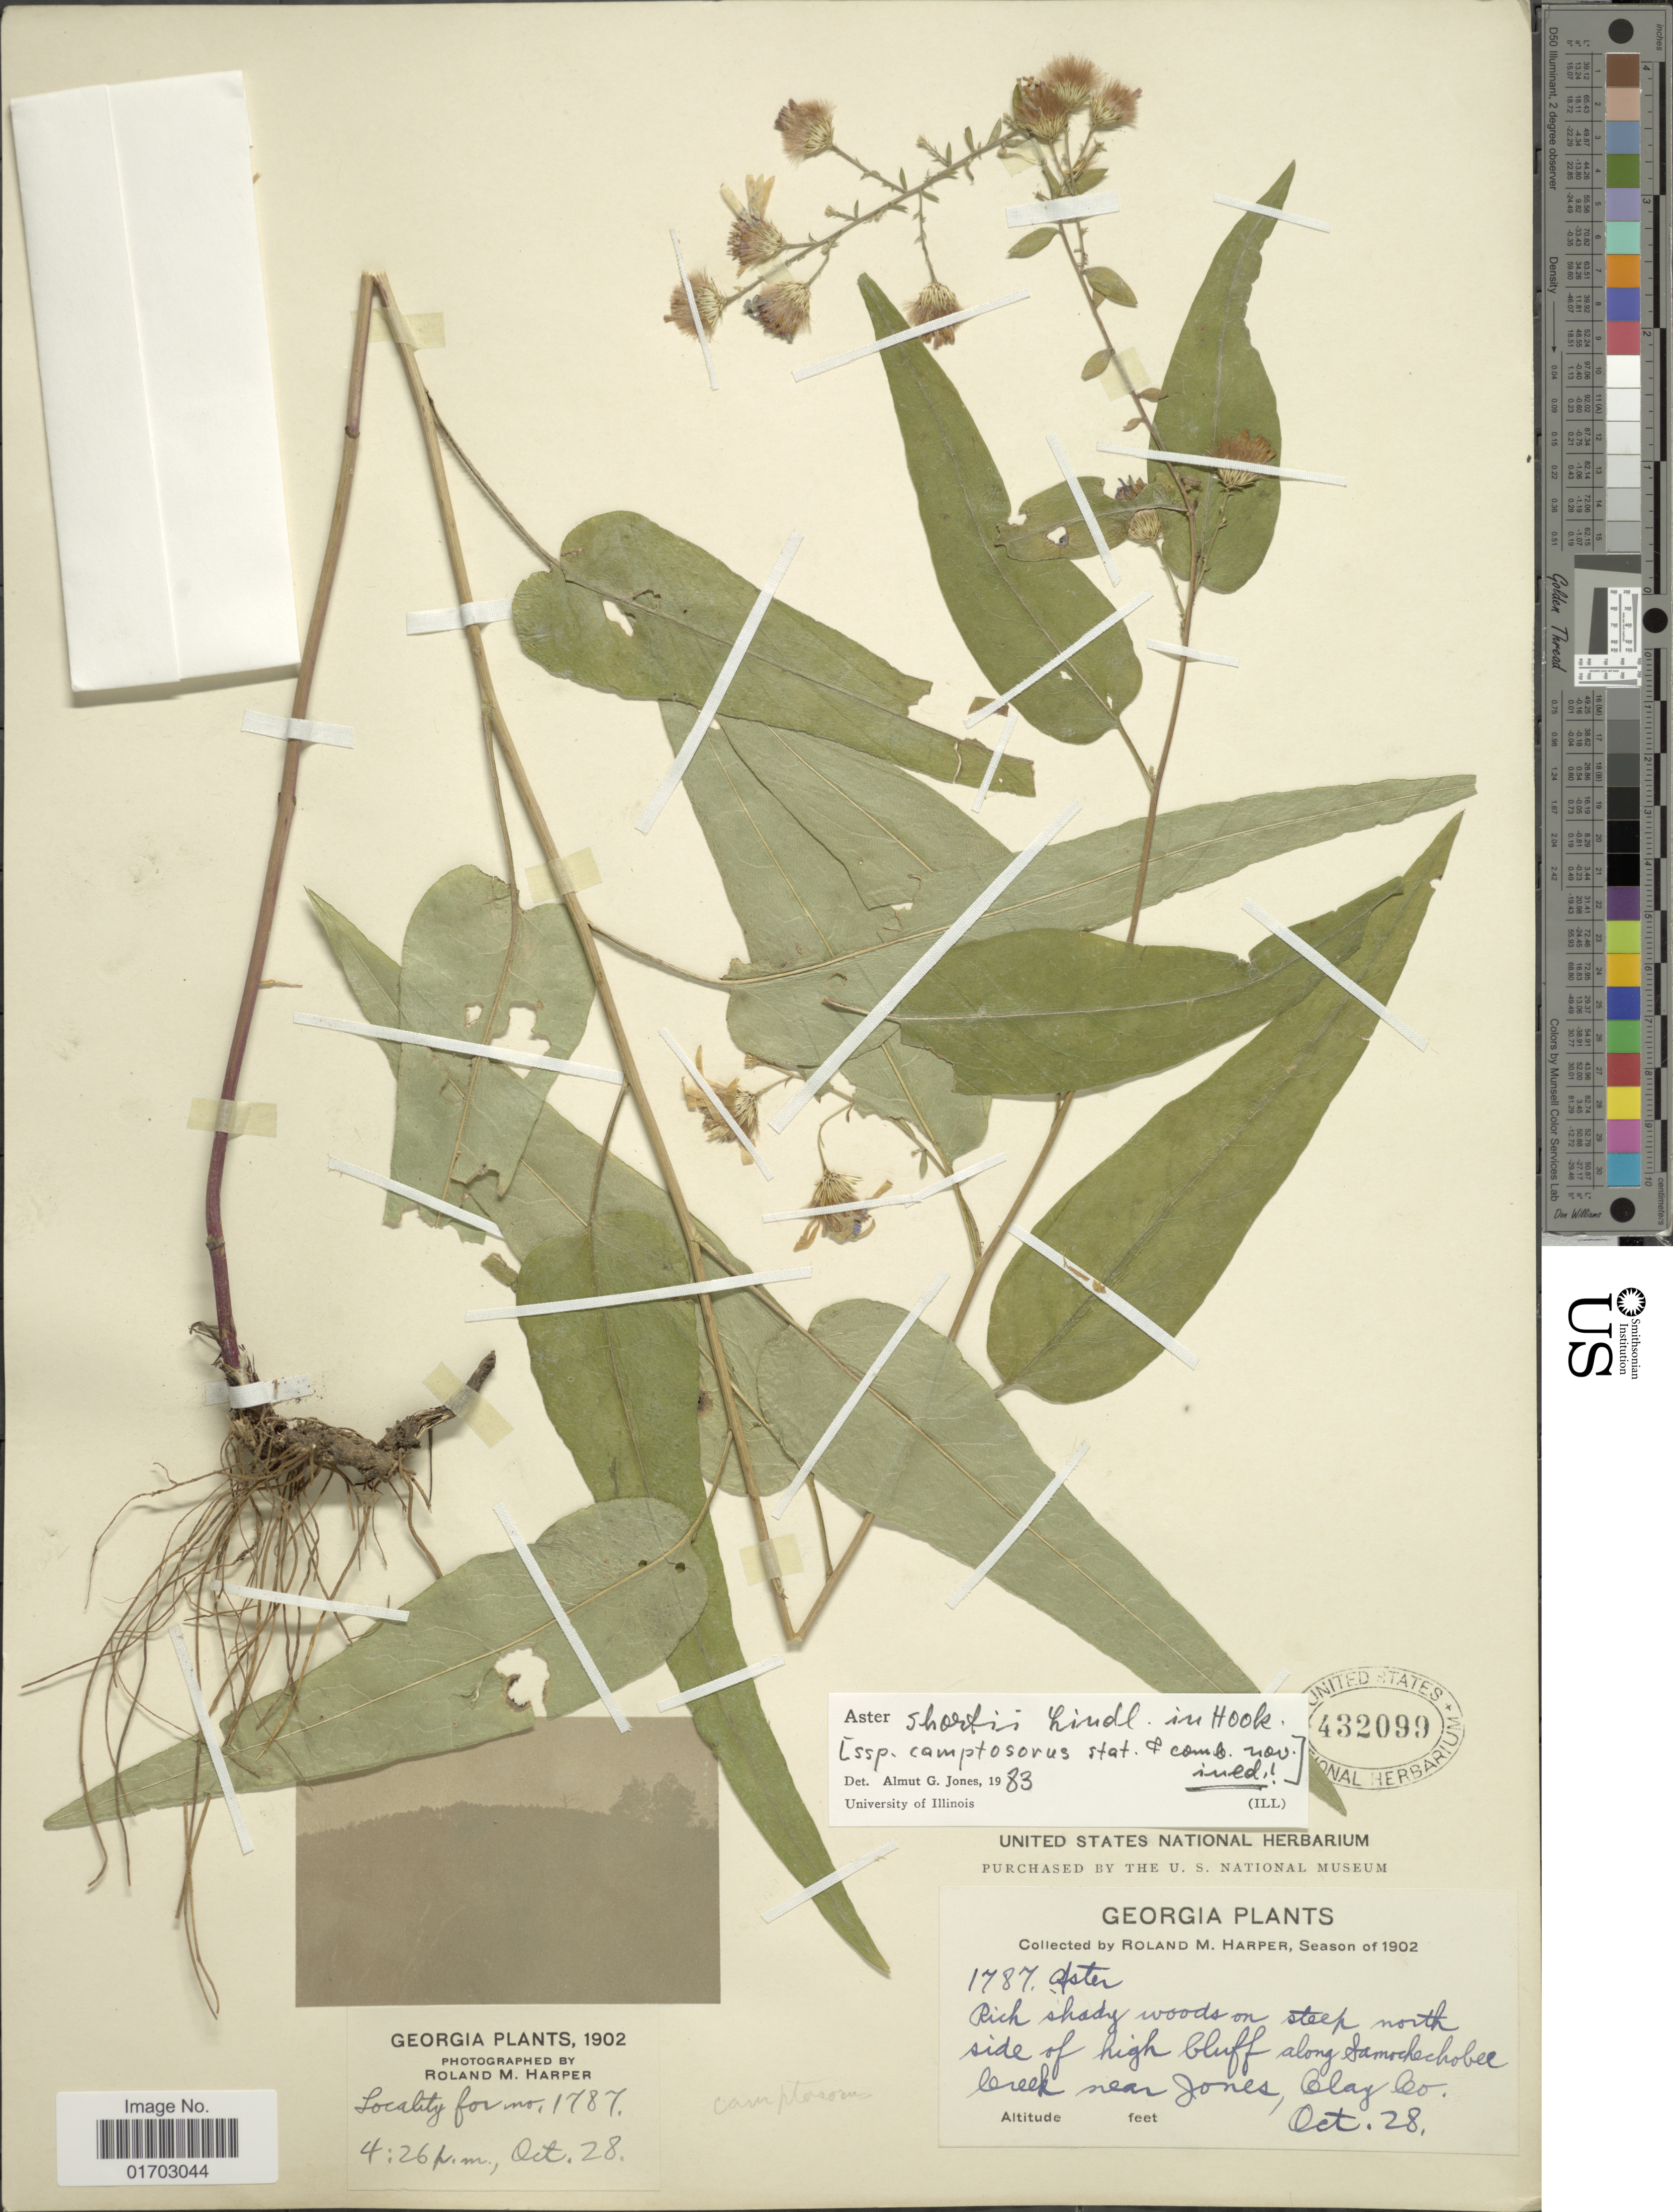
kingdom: Plantae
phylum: Tracheophyta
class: Magnoliopsida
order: Asterales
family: Asteraceae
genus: Symphyotrichum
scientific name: Symphyotrichum shortii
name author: (Lindl.) G.L. Nesom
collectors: R. M. Harper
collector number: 1787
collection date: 1902-10-28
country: United States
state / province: Georgia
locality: North side of high bluff along Samochechonee Creek near Jones, Clay Co.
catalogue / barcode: US 432099